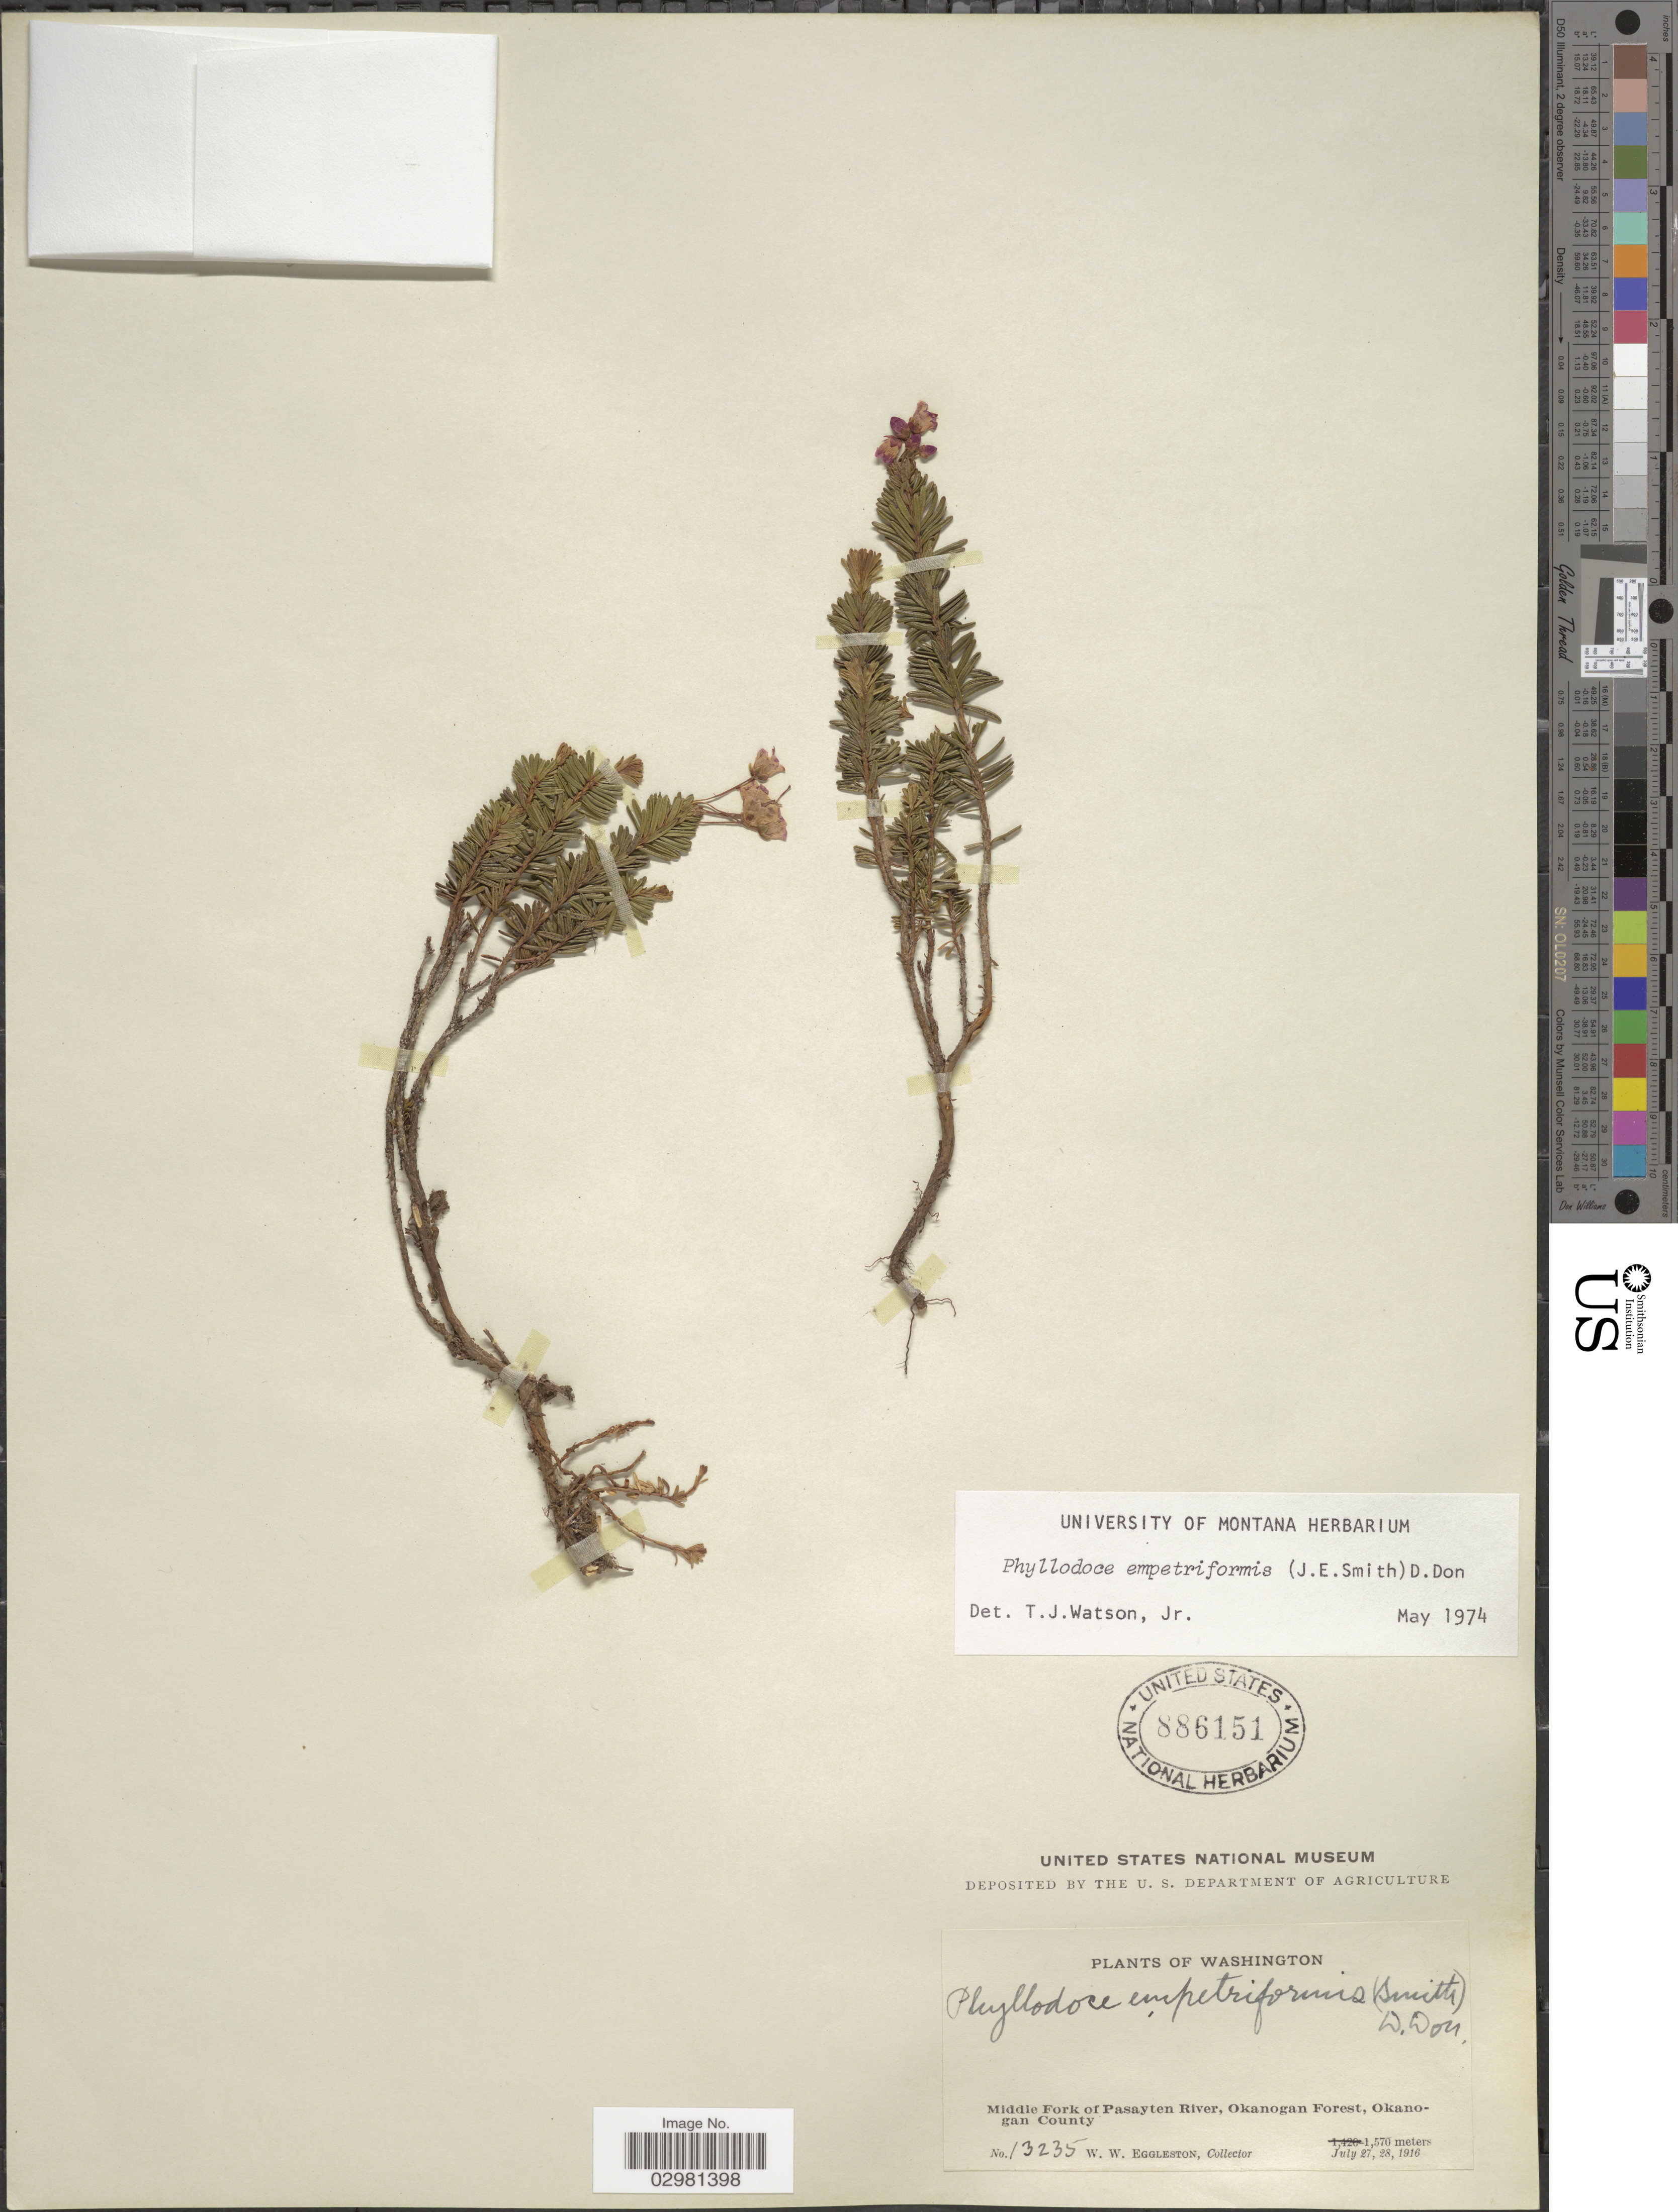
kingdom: Plantae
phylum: Tracheophyta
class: Magnoliopsida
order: Ericales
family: Ericaceae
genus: Phyllodoce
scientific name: Phyllodoce empetiformis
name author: (Small) D. Don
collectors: W. W. Eggleston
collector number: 13235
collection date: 1916-07-27/1916-07-28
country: United States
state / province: Washington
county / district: Okanogan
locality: Middle Fork of Pasayten River, Okanogan Forest, Okanogan County.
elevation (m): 1570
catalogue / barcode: US 886151